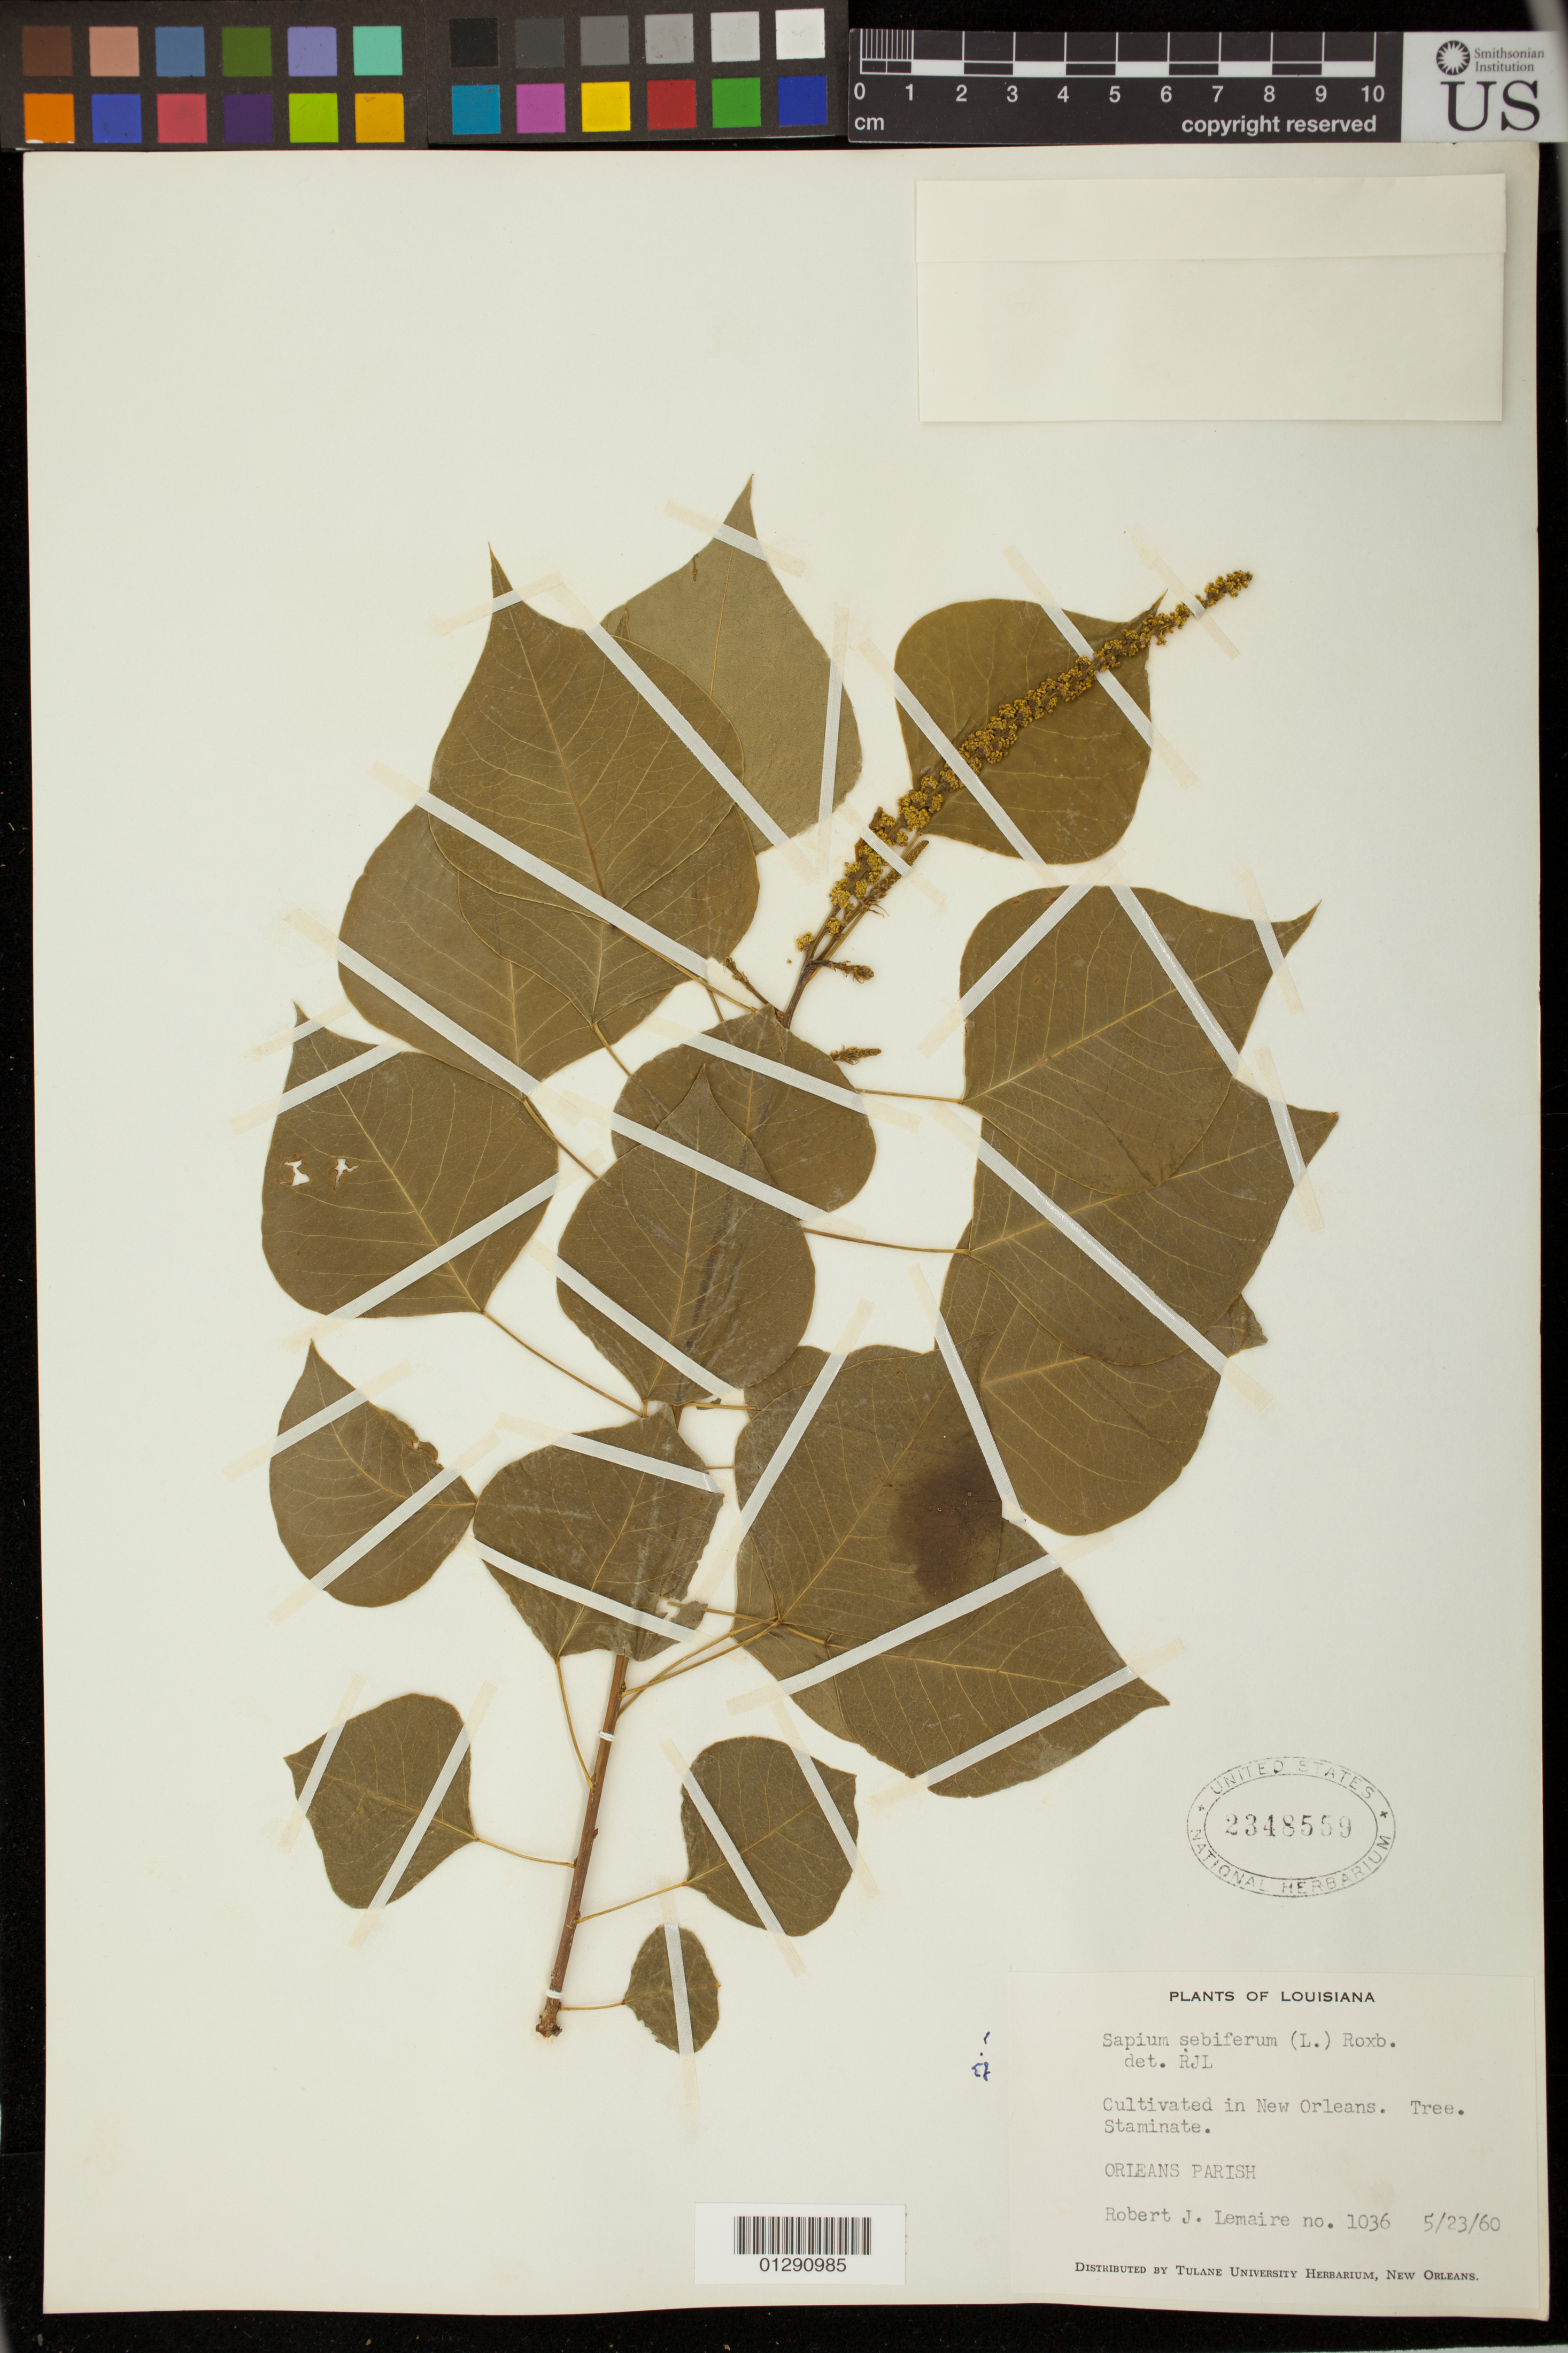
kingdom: Plantae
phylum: Tracheophyta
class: Magnoliopsida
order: Malpighiales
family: Euphorbiaceae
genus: Sapium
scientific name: Sapium sebiferum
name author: (L.) Roxb.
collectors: R. J. Lemaire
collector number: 1036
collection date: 1960-05-23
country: United States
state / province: Louisiana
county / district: Orleans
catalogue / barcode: US 2348559